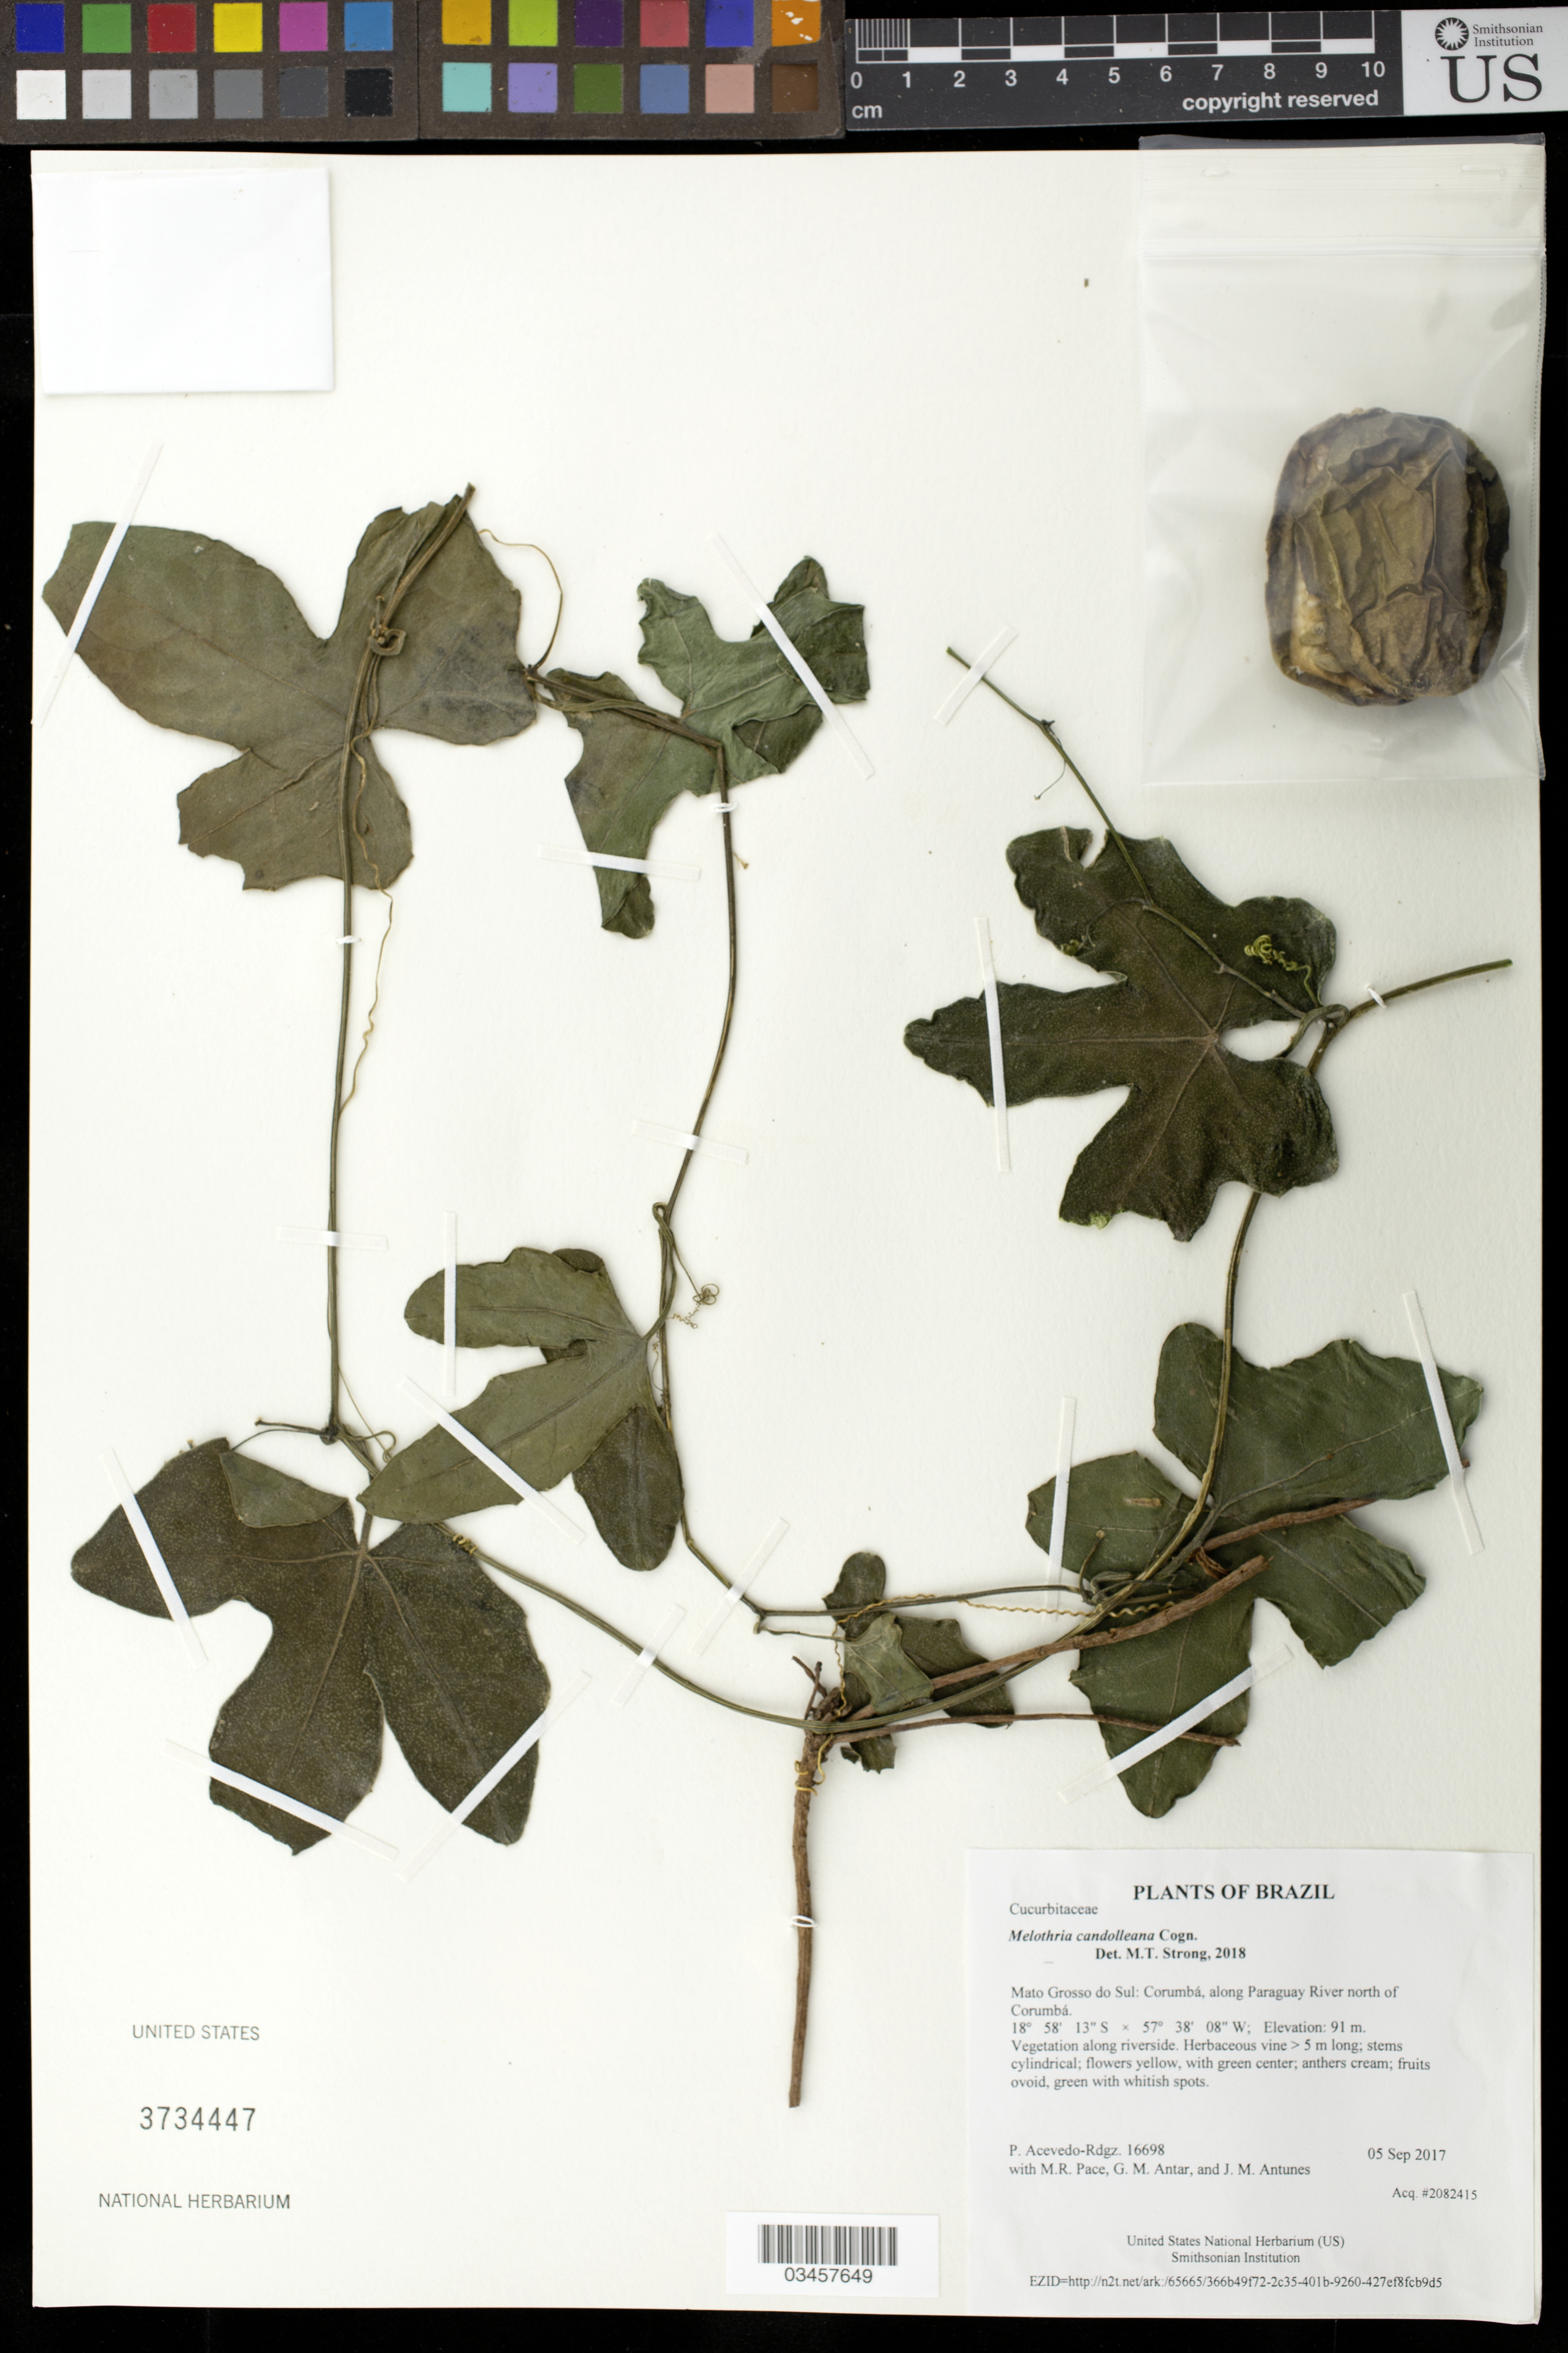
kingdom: Plantae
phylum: Tracheophyta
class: Magnoliopsida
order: Cucurbitales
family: Cucurbitaceae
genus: Melothria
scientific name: Melothria candolleana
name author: Cogn.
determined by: Strong, Mark T., (BOT), Smithsonian Institution - National Museum of Natural History (UNITED STATES)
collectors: P. Acevedo-Rodr., M. R. Pace, G. M. Antar & J. M. Antunes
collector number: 16698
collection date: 2017-09-05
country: Brazil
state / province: Mato Grosso do Sul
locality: Corumbá, along Paraguay River north of Corumbá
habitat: Vegetation along riverside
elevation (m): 91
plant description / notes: US, NY, MO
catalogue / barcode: US 3734447